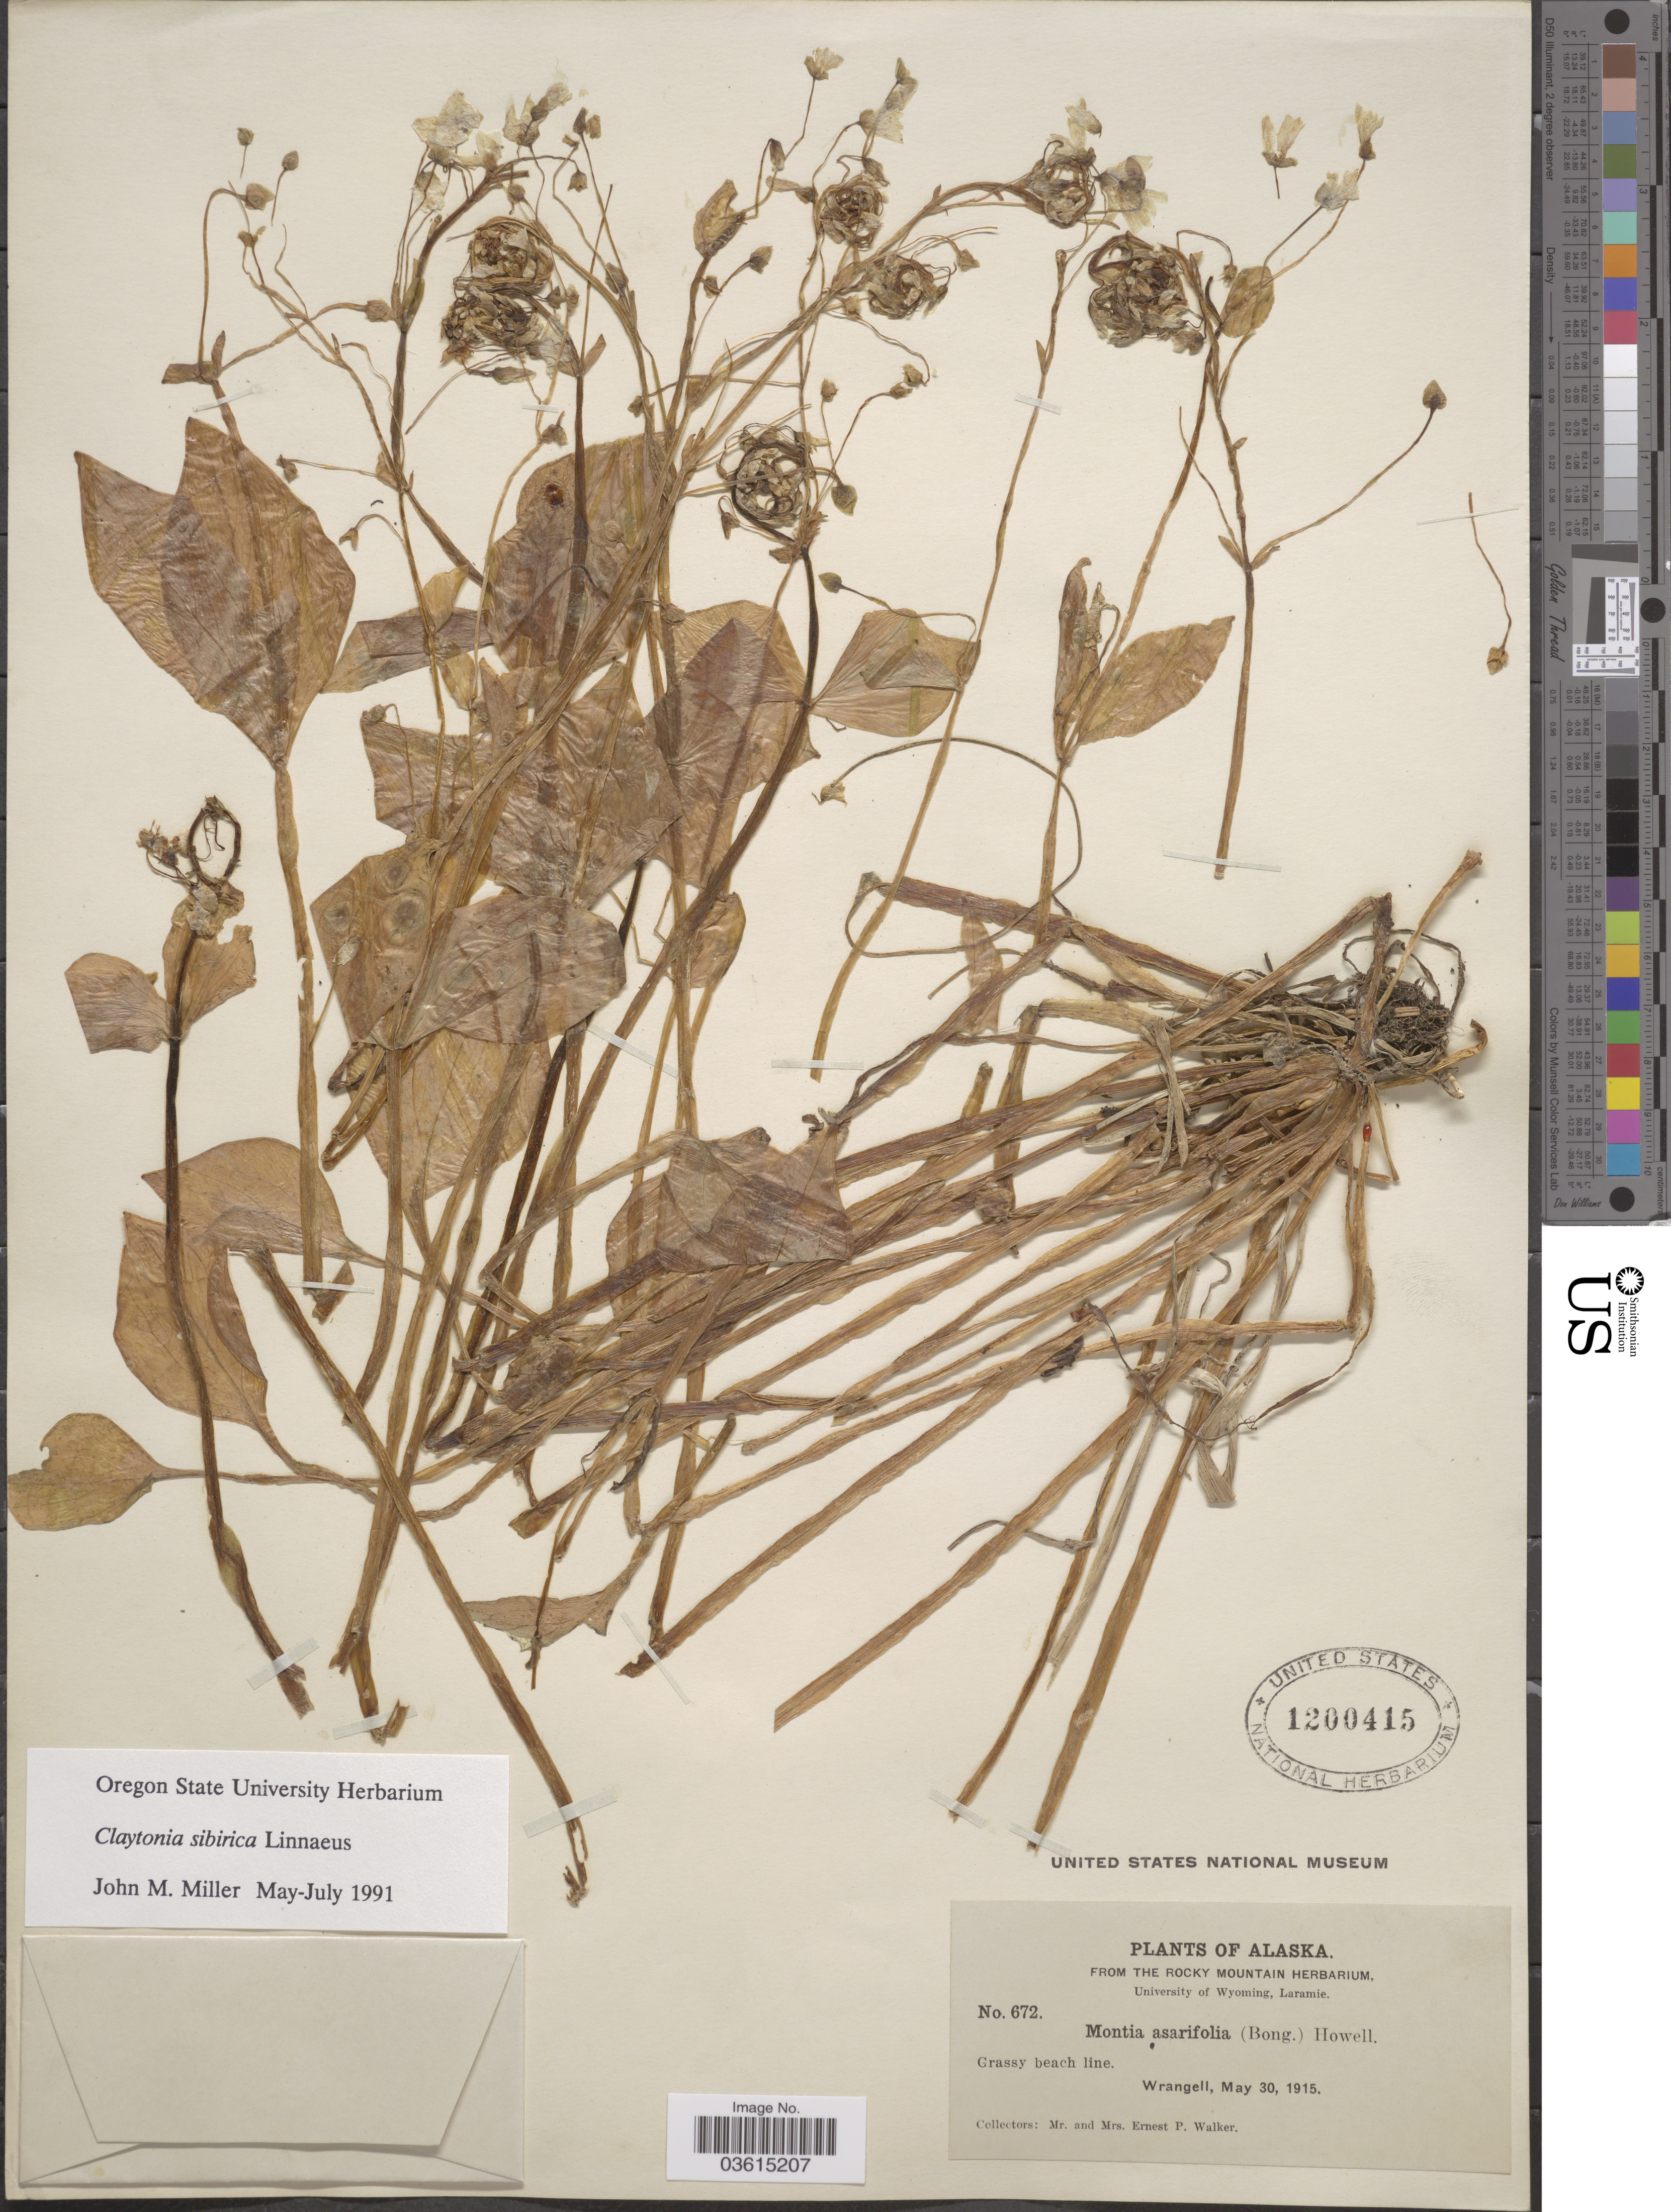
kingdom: Plantae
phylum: Tracheophyta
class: Magnoliopsida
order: Caryophyllales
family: Montiaceae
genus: Claytonia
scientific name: Claytonia sibirica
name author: L.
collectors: E. P. Walker & E. Walker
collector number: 672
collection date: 1915-05-30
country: United States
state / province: Alaska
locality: Wrangell.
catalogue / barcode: US 1200415